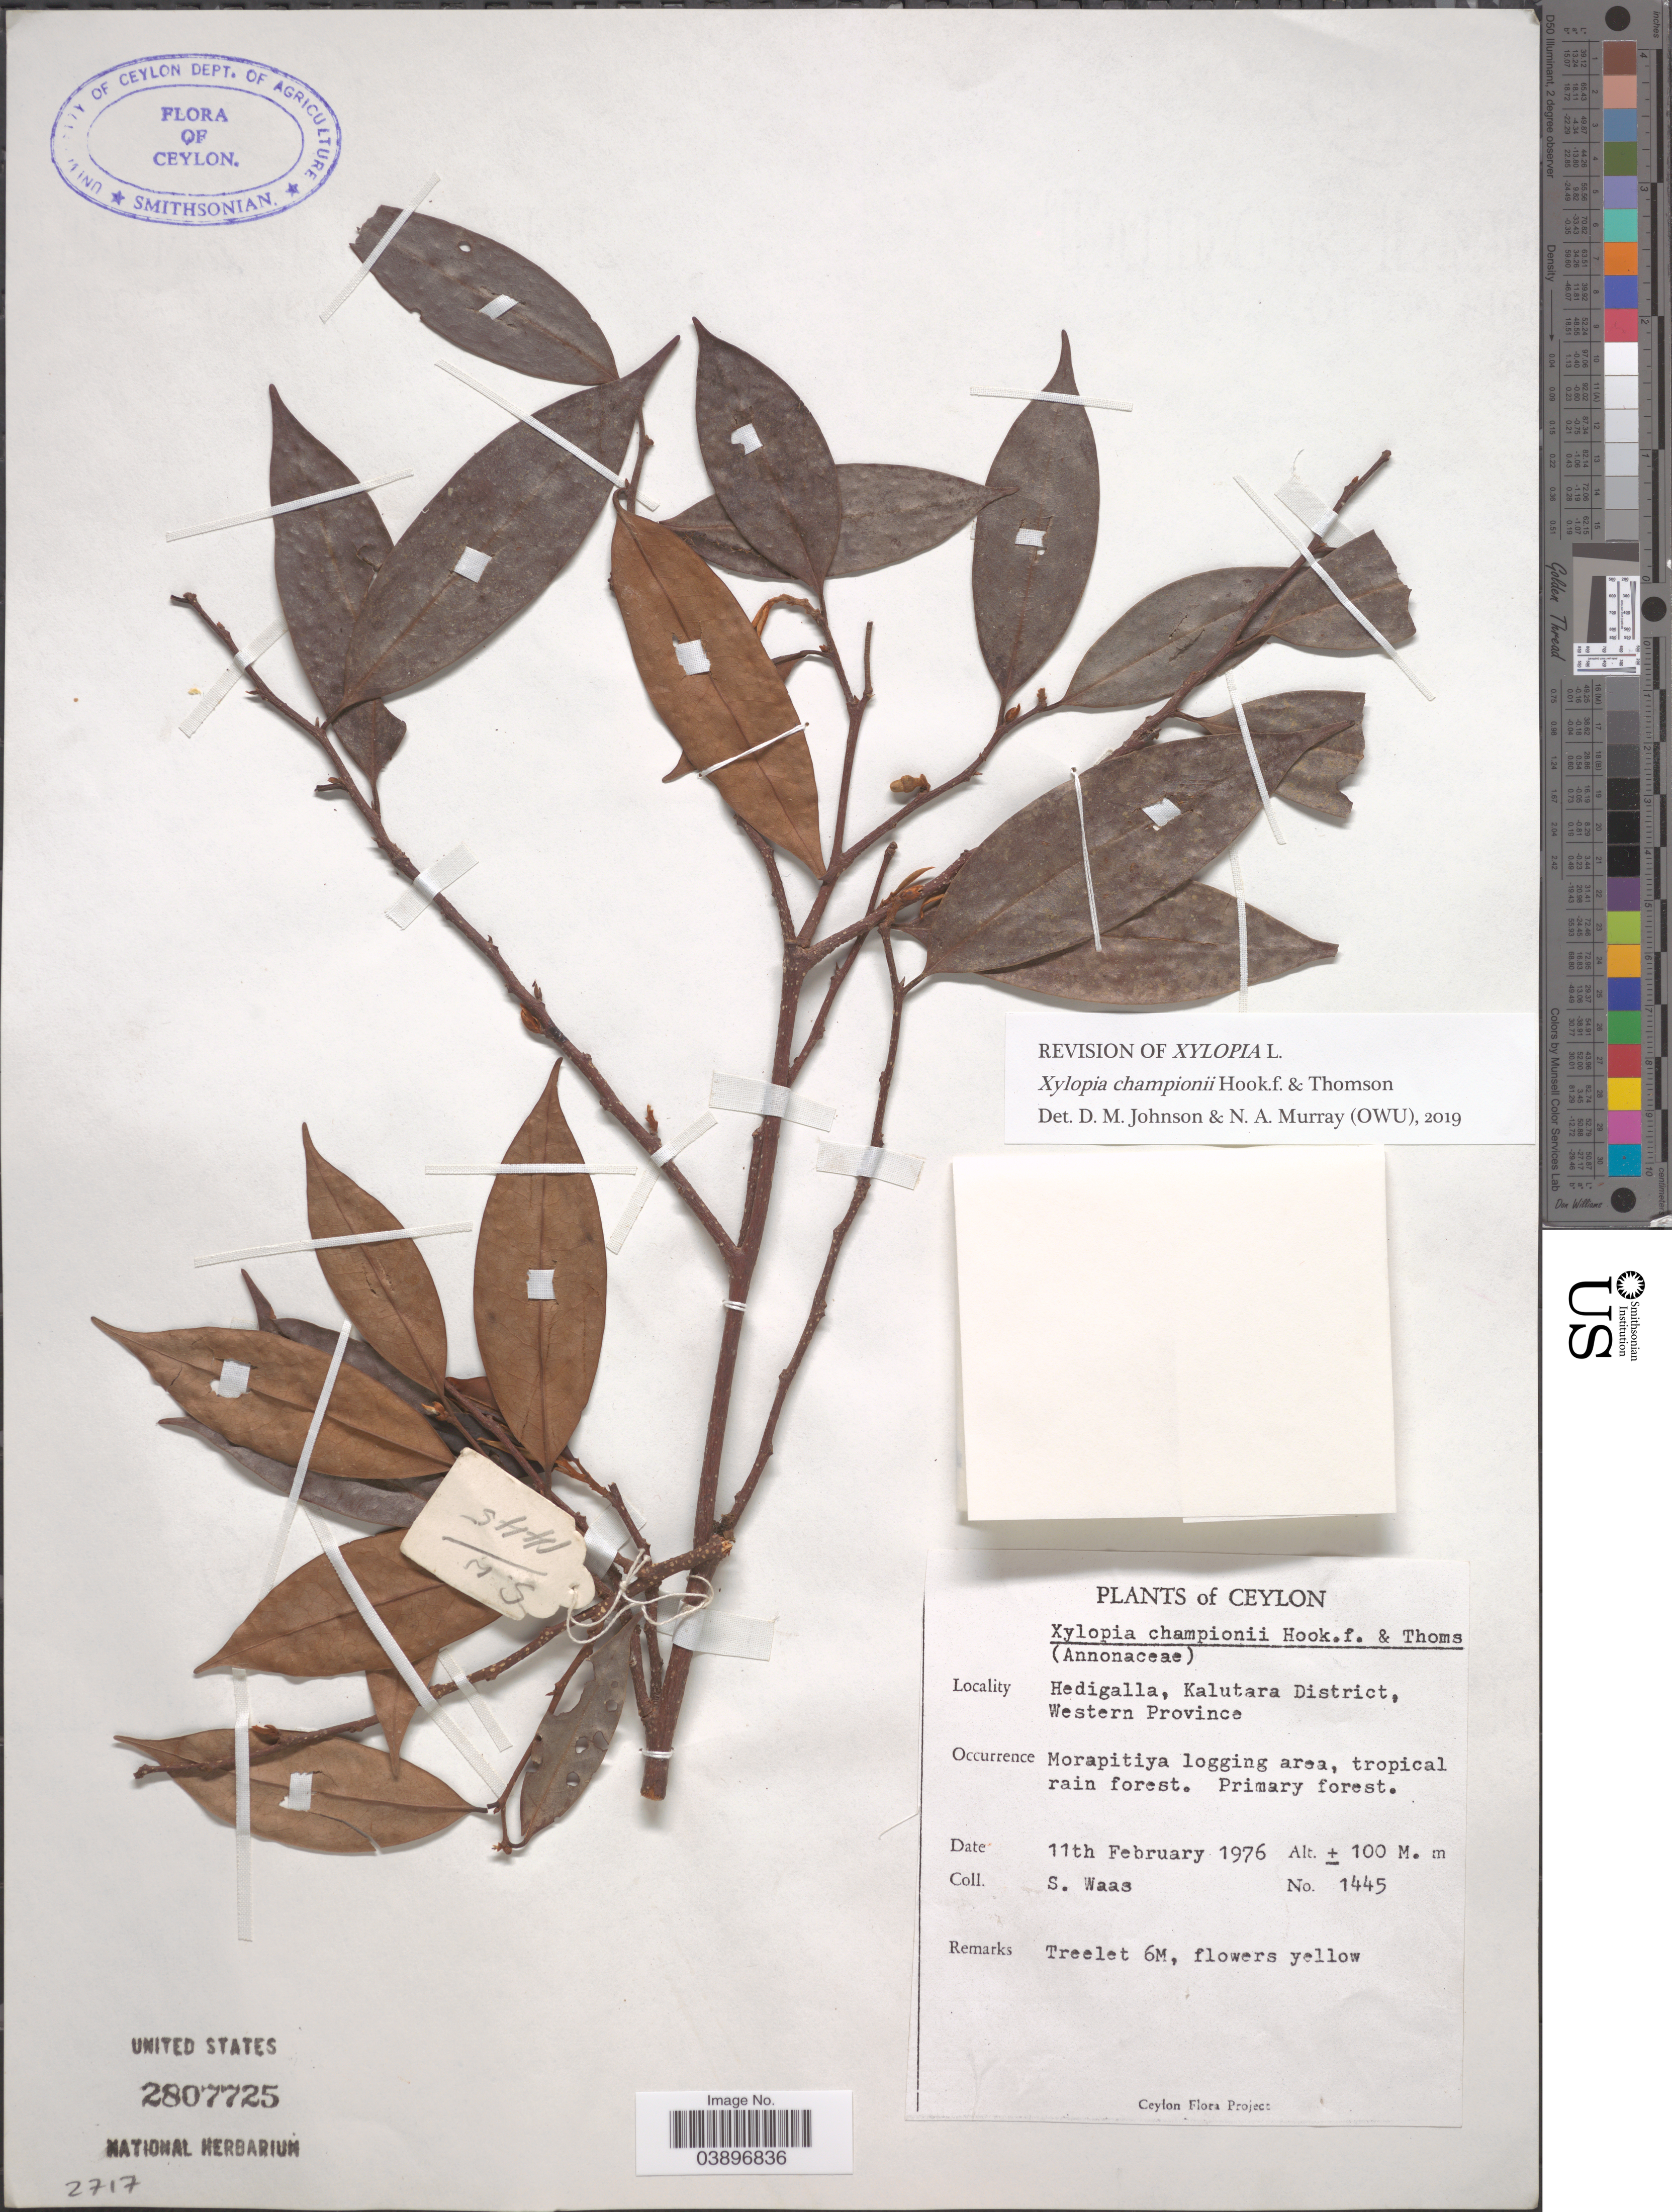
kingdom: Plantae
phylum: Tracheophyta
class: Magnoliopsida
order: Magnoliales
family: Annonaceae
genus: Xylopia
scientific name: Xylopia championii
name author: Hook. f. & Thomson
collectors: S. Waas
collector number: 1445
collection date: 1976-02-11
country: Sri Lanka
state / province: Western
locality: Ceylon. Hedigalla, Kalutara District.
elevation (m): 100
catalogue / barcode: US 2807725